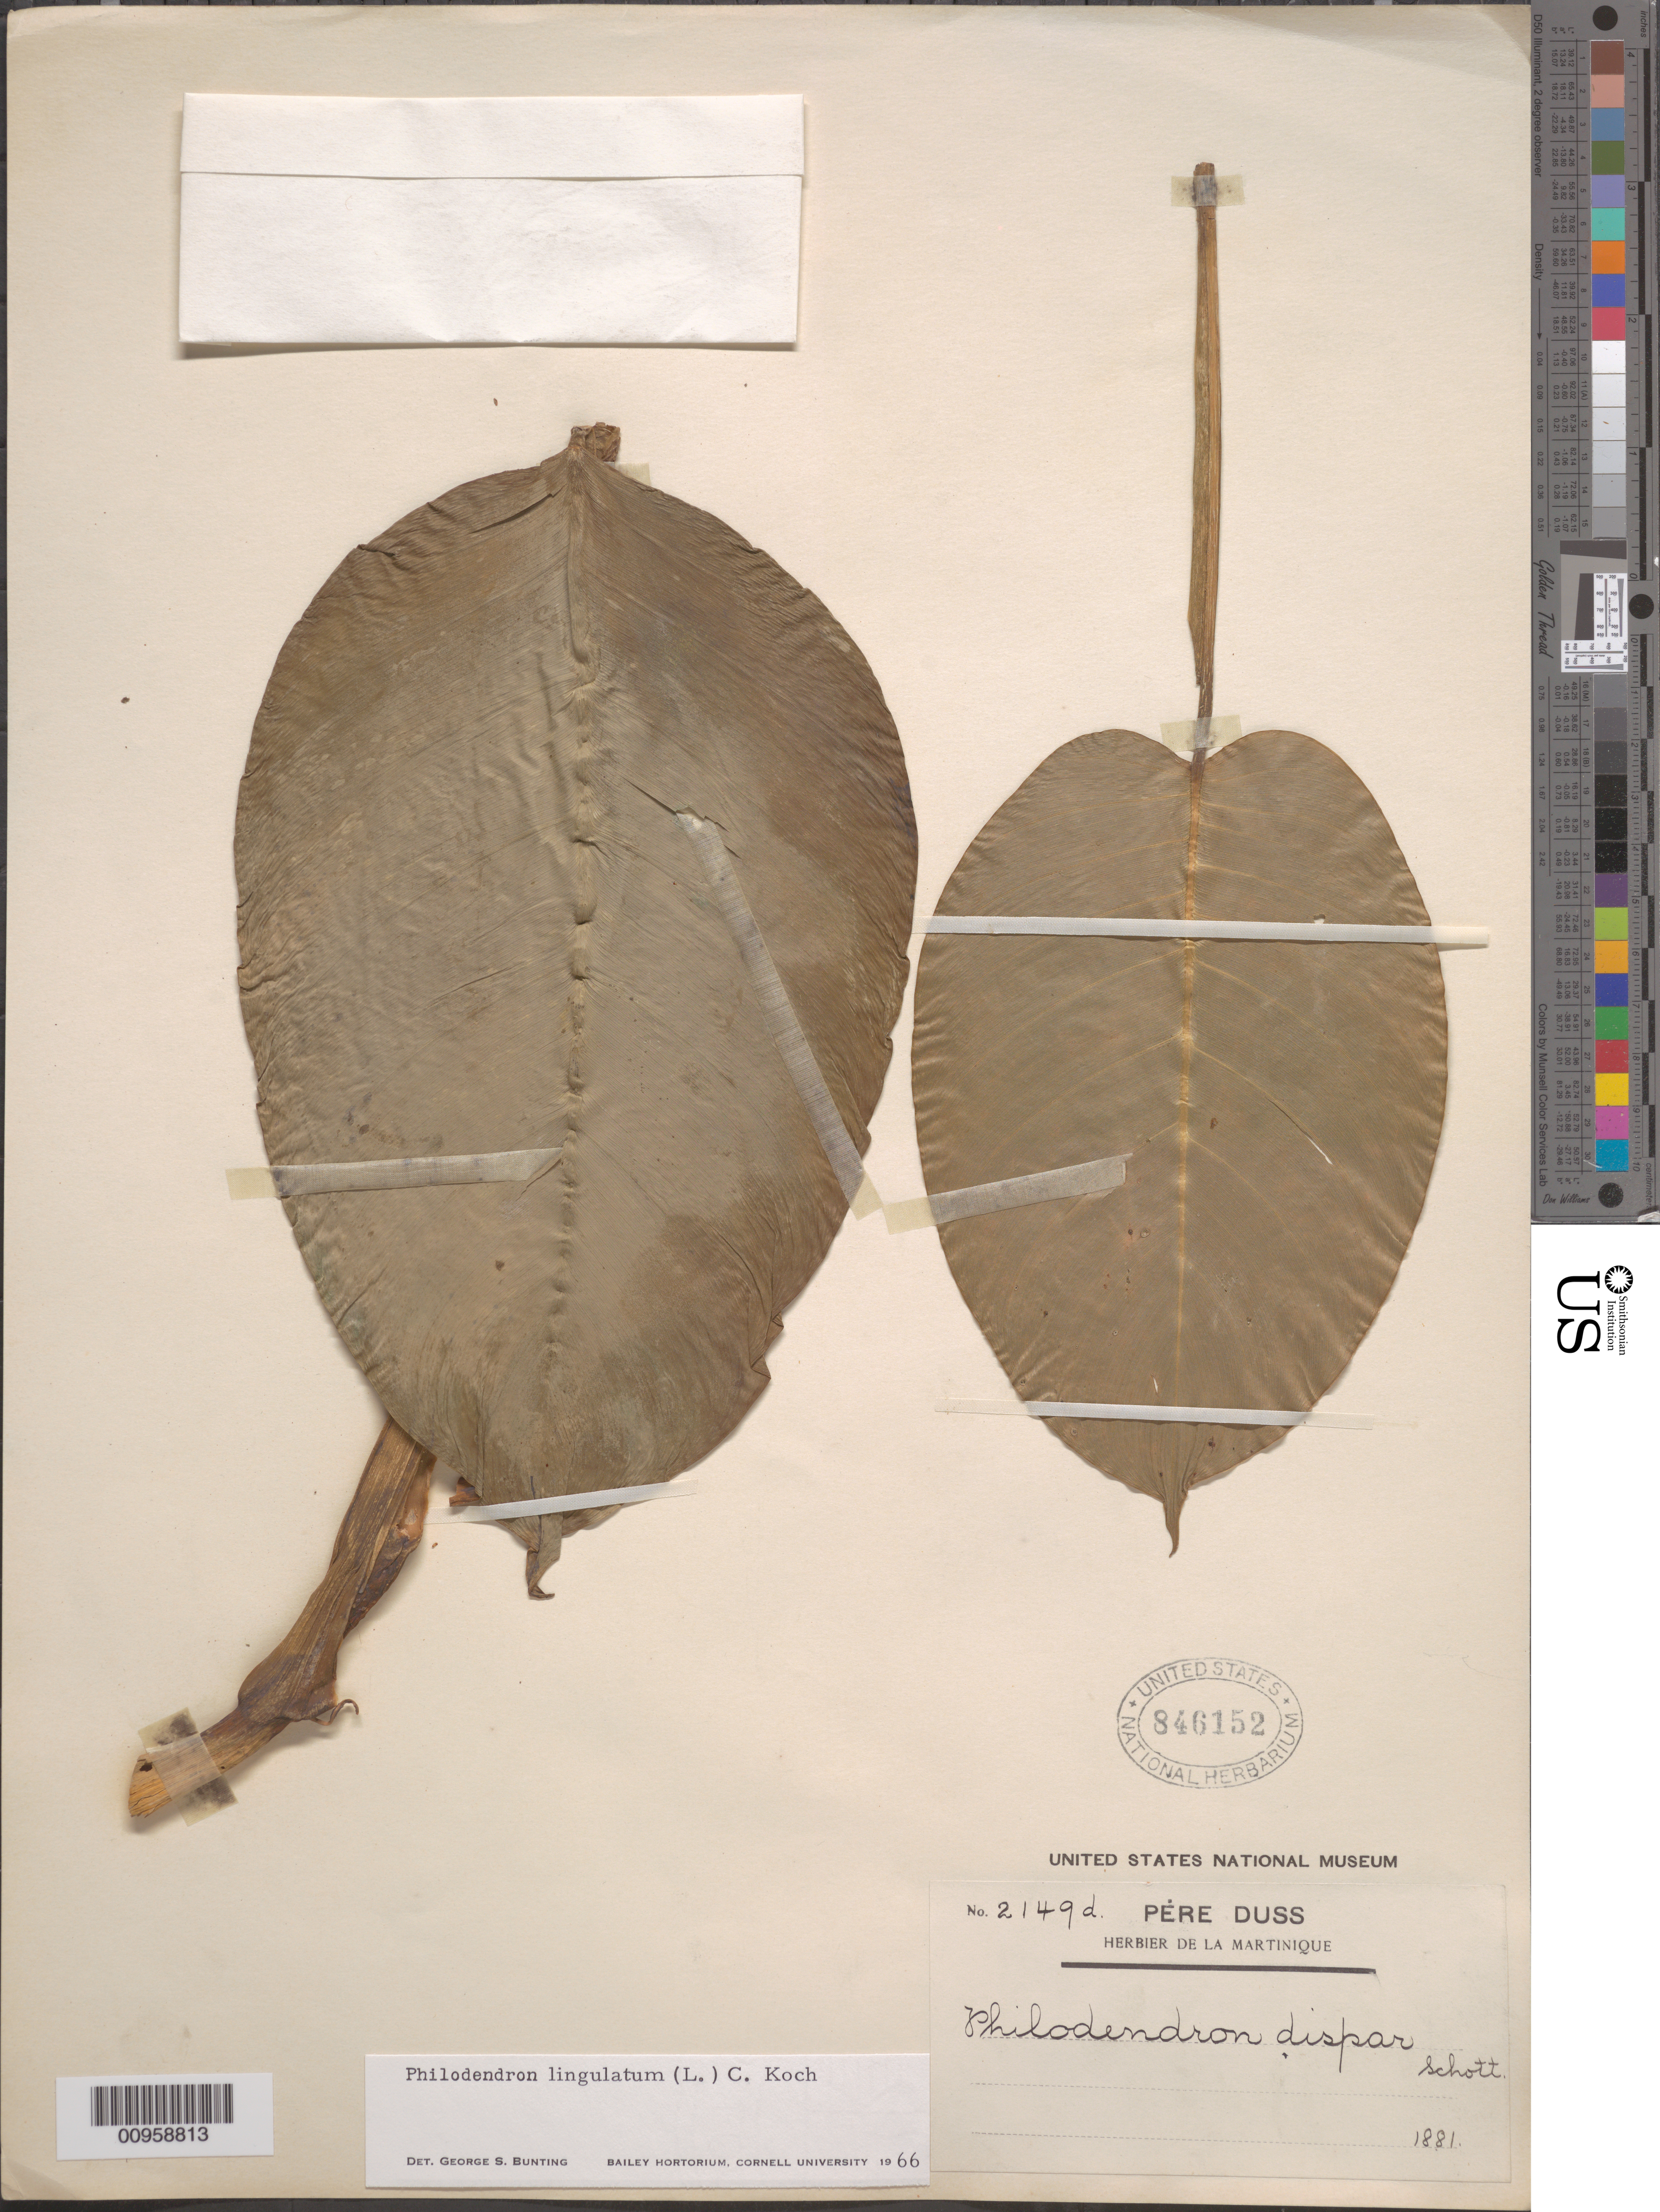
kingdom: Plantae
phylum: Tracheophyta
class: Liliopsida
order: Alismatales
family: Araceae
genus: Philodendron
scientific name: Philodendron lingulatum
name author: (L.) K. Koch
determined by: Bunting, G. S.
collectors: Père Duss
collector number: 2149D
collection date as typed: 1881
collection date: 1881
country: Martinique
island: Martinique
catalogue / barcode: US 846152